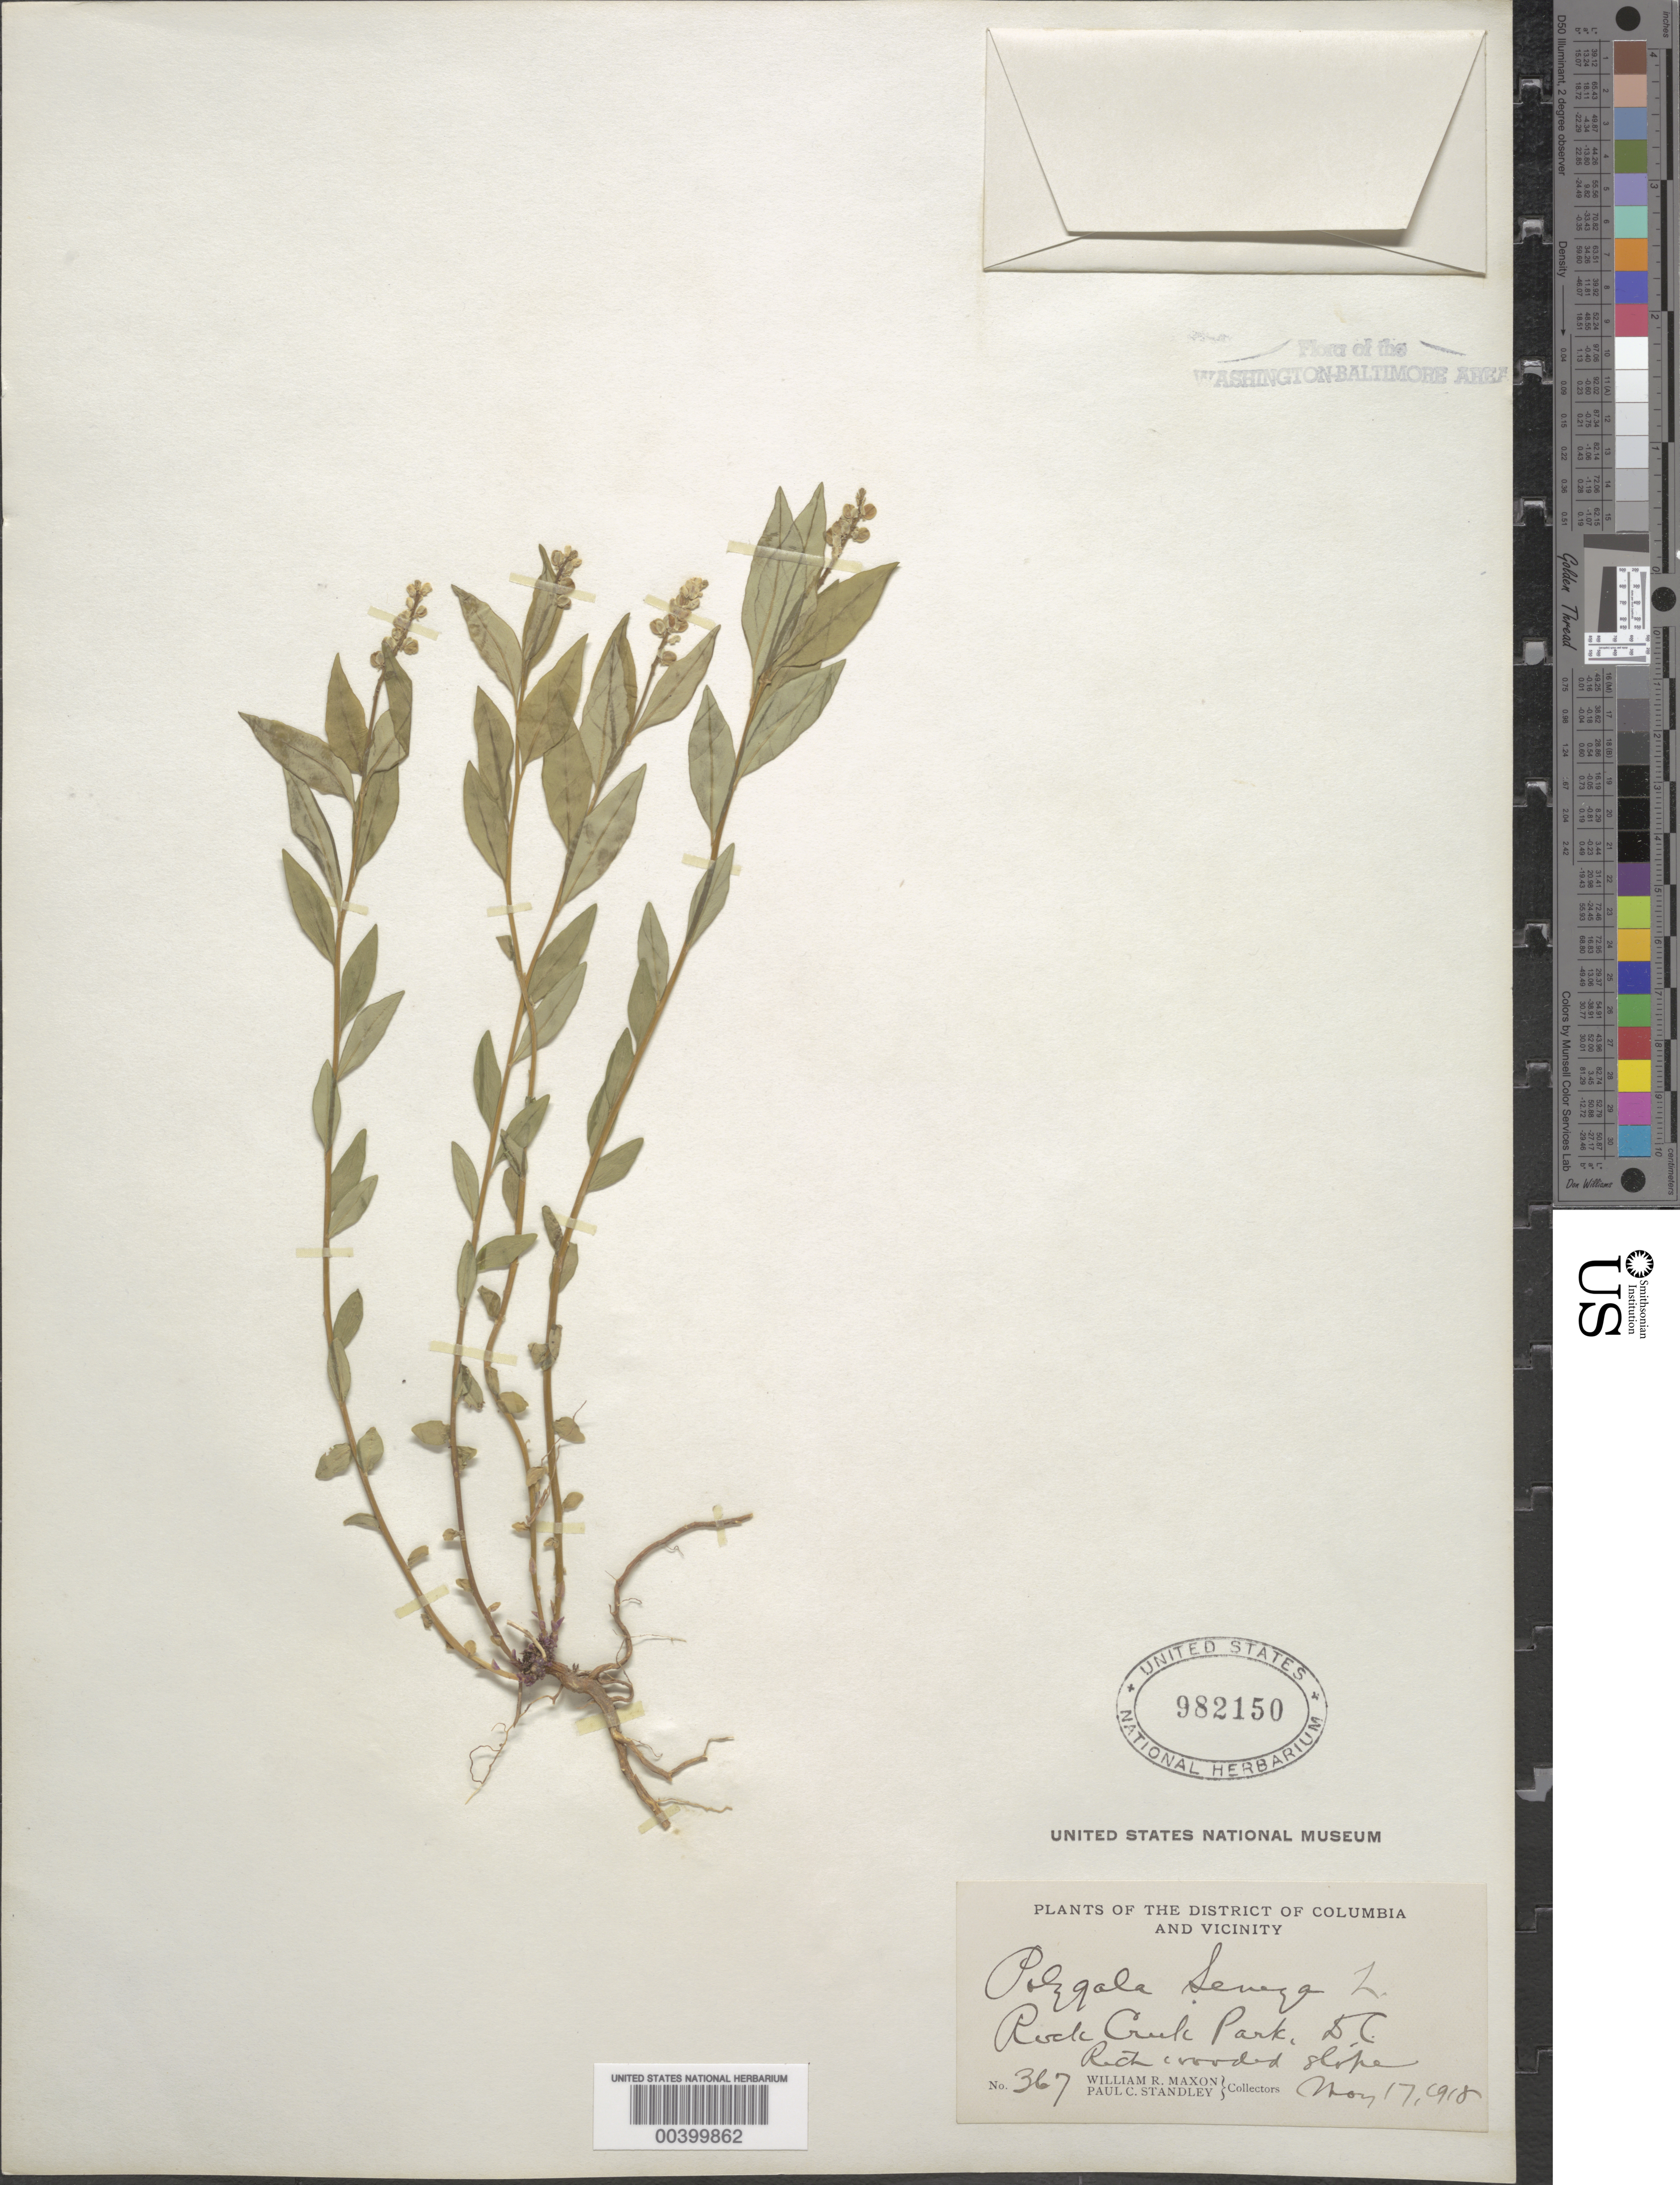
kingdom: Plantae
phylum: Tracheophyta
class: Magnoliopsida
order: Fabales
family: Polygalaceae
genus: Polygala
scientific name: Polygala senega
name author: L.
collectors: J. H. Painter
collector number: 1319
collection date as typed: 25 May 1905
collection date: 1905-05-25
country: United States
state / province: Maryland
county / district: Montgomery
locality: Glen Echo C. & O. Canal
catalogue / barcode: US 750150